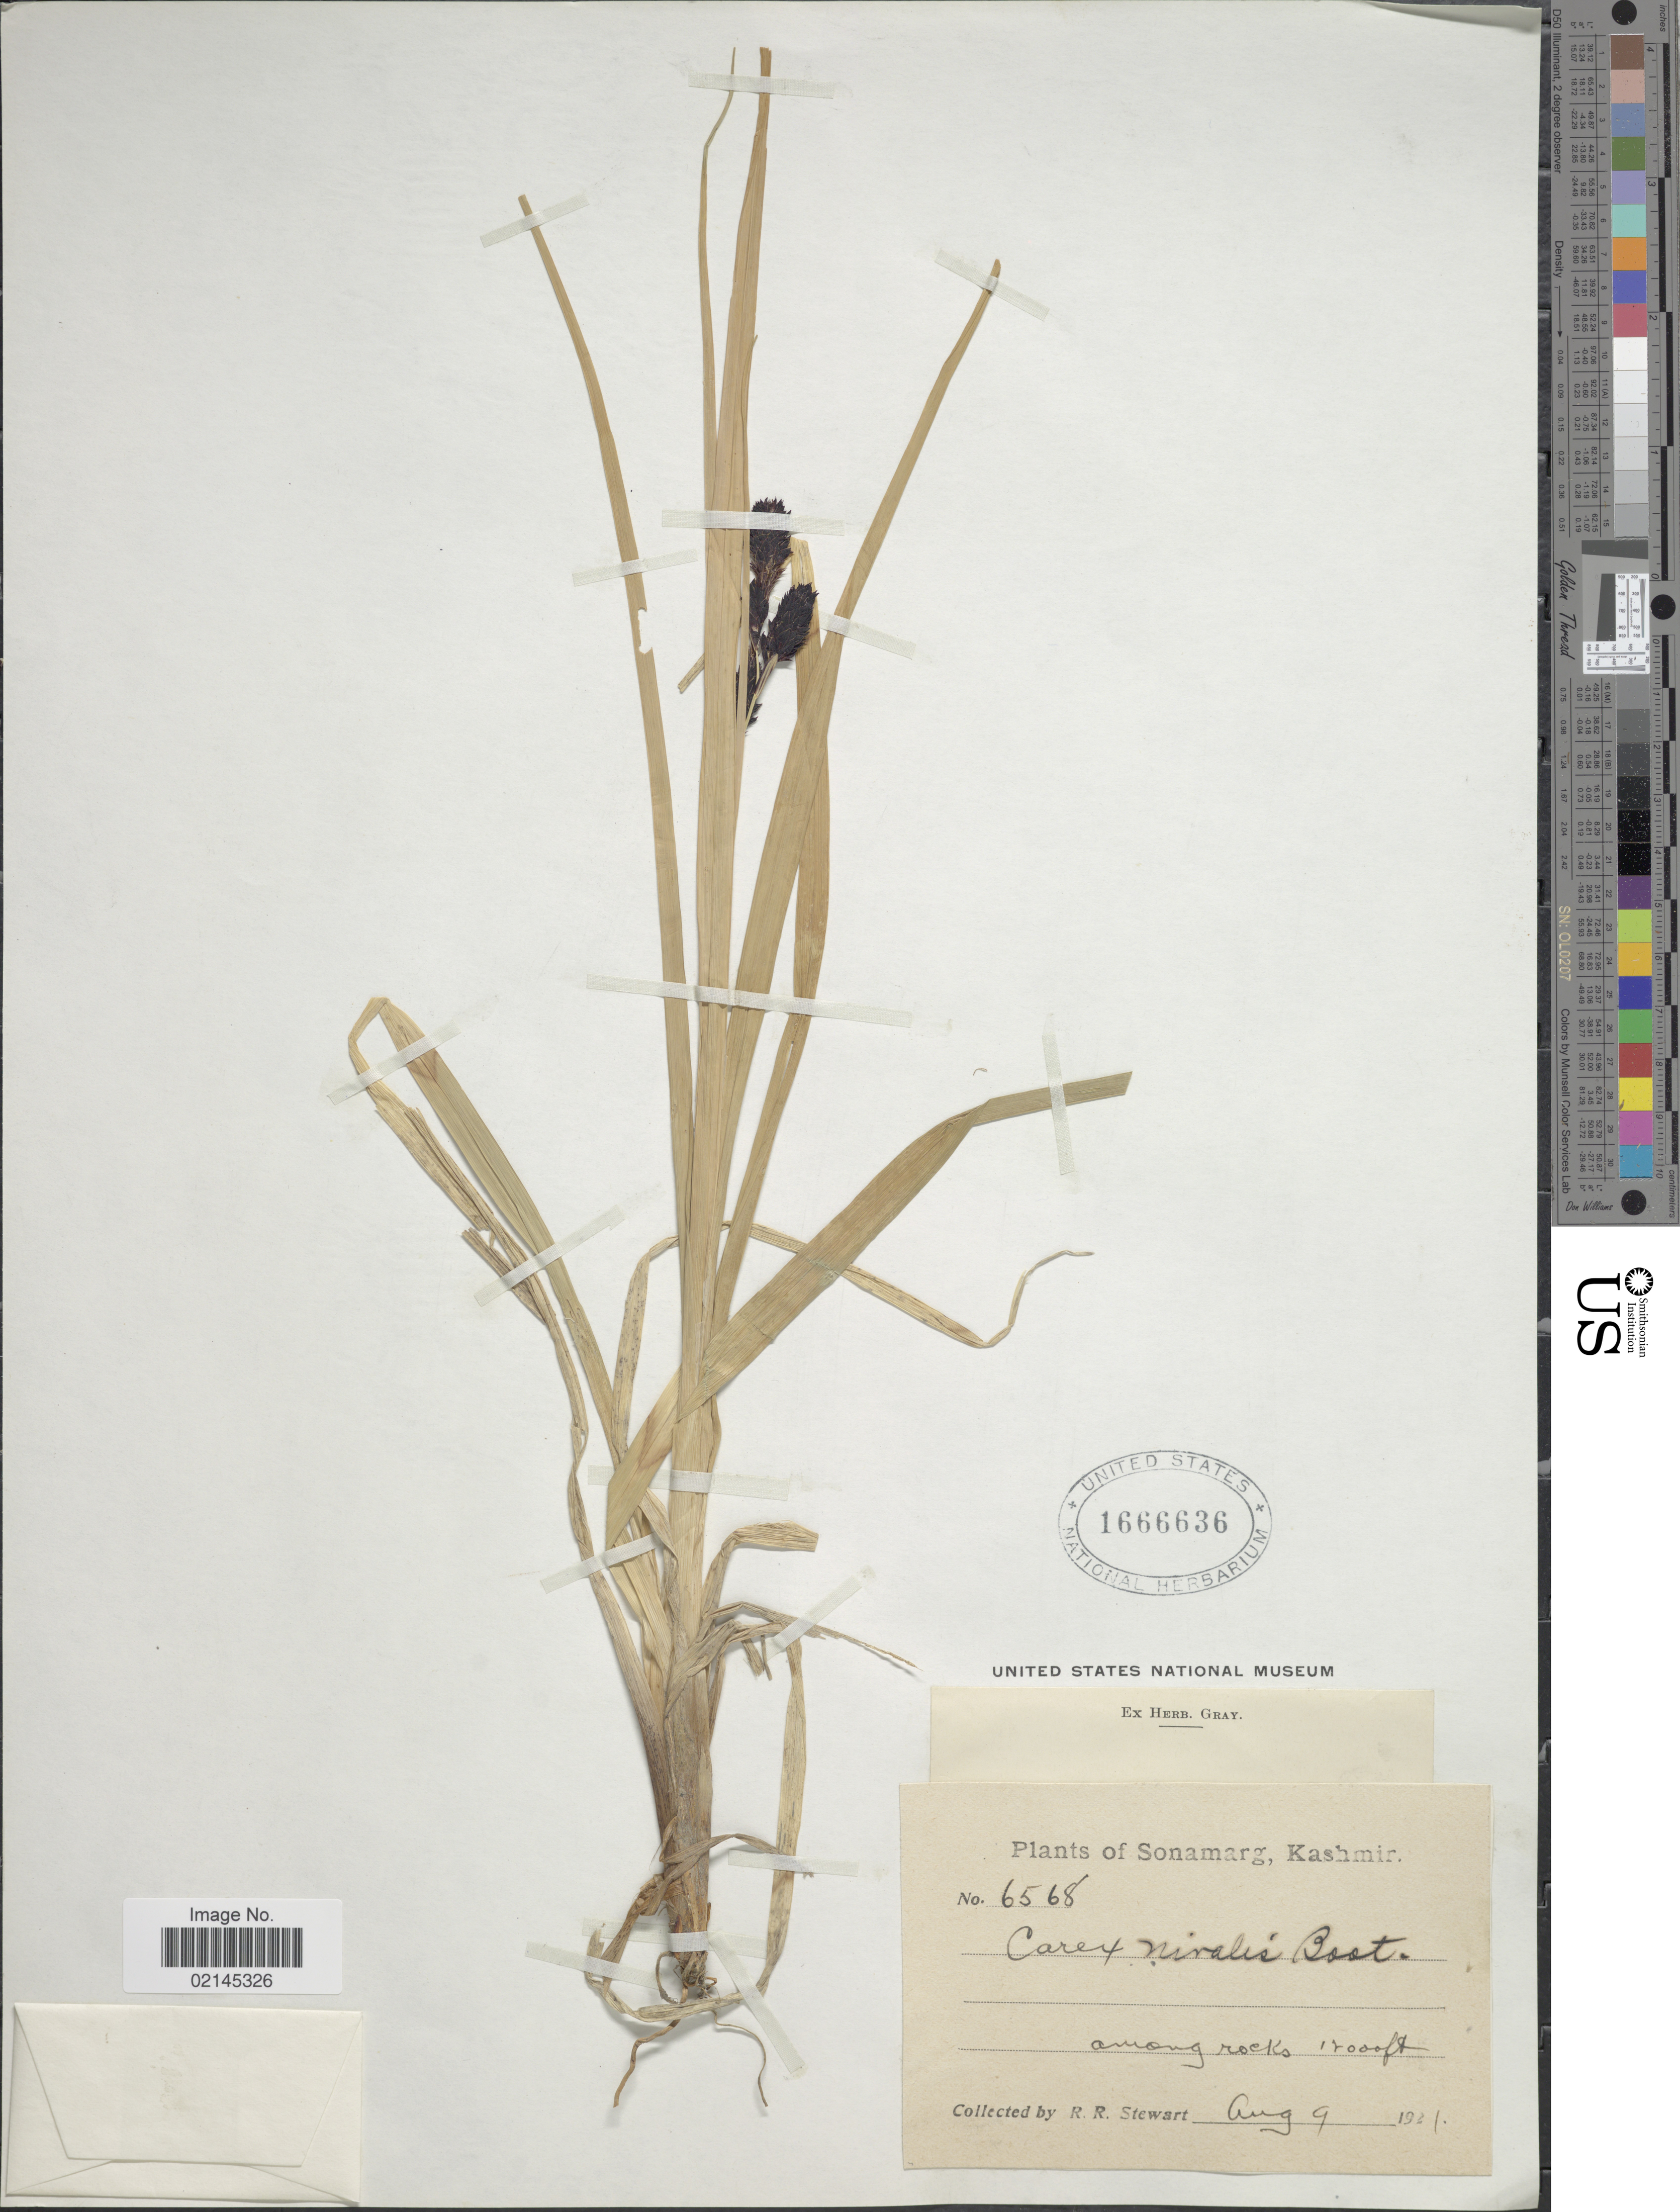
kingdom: Plantae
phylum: Tracheophyta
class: Liliopsida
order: Poales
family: Cyperaceae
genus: Carex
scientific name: Carex nivalis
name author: Boott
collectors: R. R. Stewart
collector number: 6568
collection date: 1921-08-09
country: India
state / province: Jammu and Kashmir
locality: Sonamarg, Kashmir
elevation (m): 3658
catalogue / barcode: US 1666636